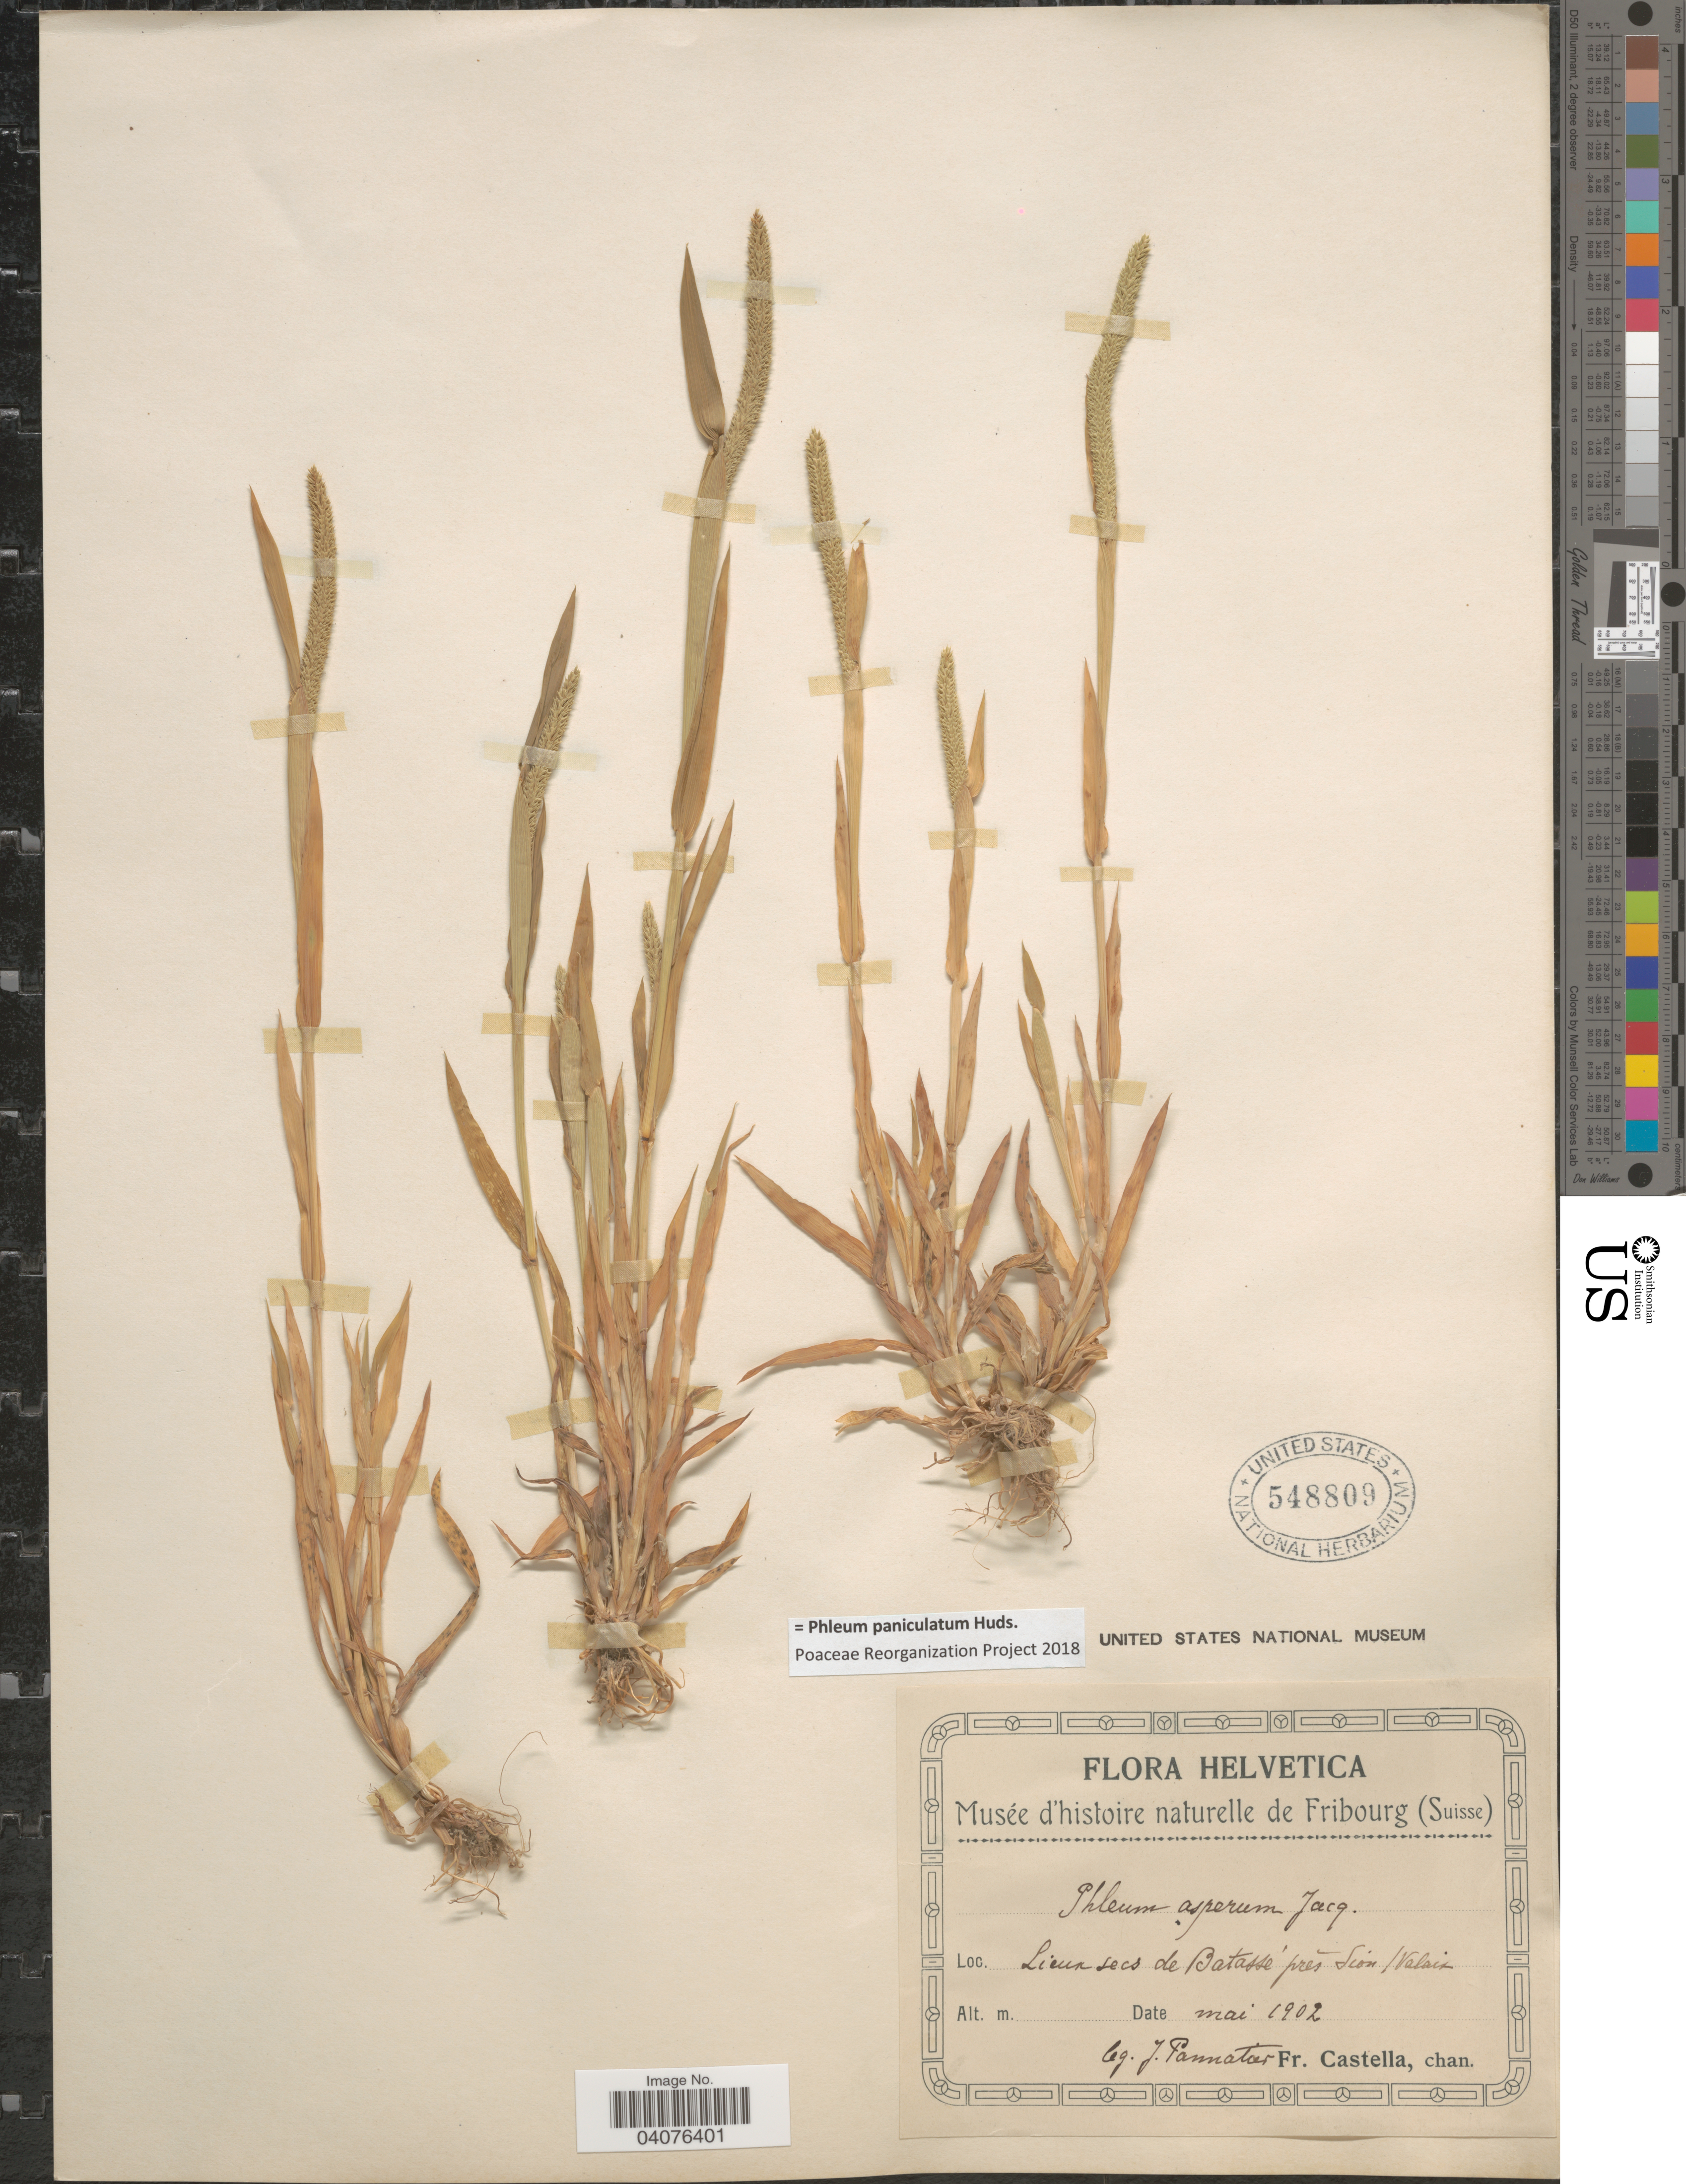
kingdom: Plantae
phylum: Tracheophyta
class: Liliopsida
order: Poales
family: Poaceae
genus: Phleum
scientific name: Phleum paniculatum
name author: Huds.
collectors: J. Pannatier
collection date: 1902-05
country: Switzerland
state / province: Valais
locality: Helvetica. Lieux secs de Batassé près Sion/Valais.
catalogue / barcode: US 548809